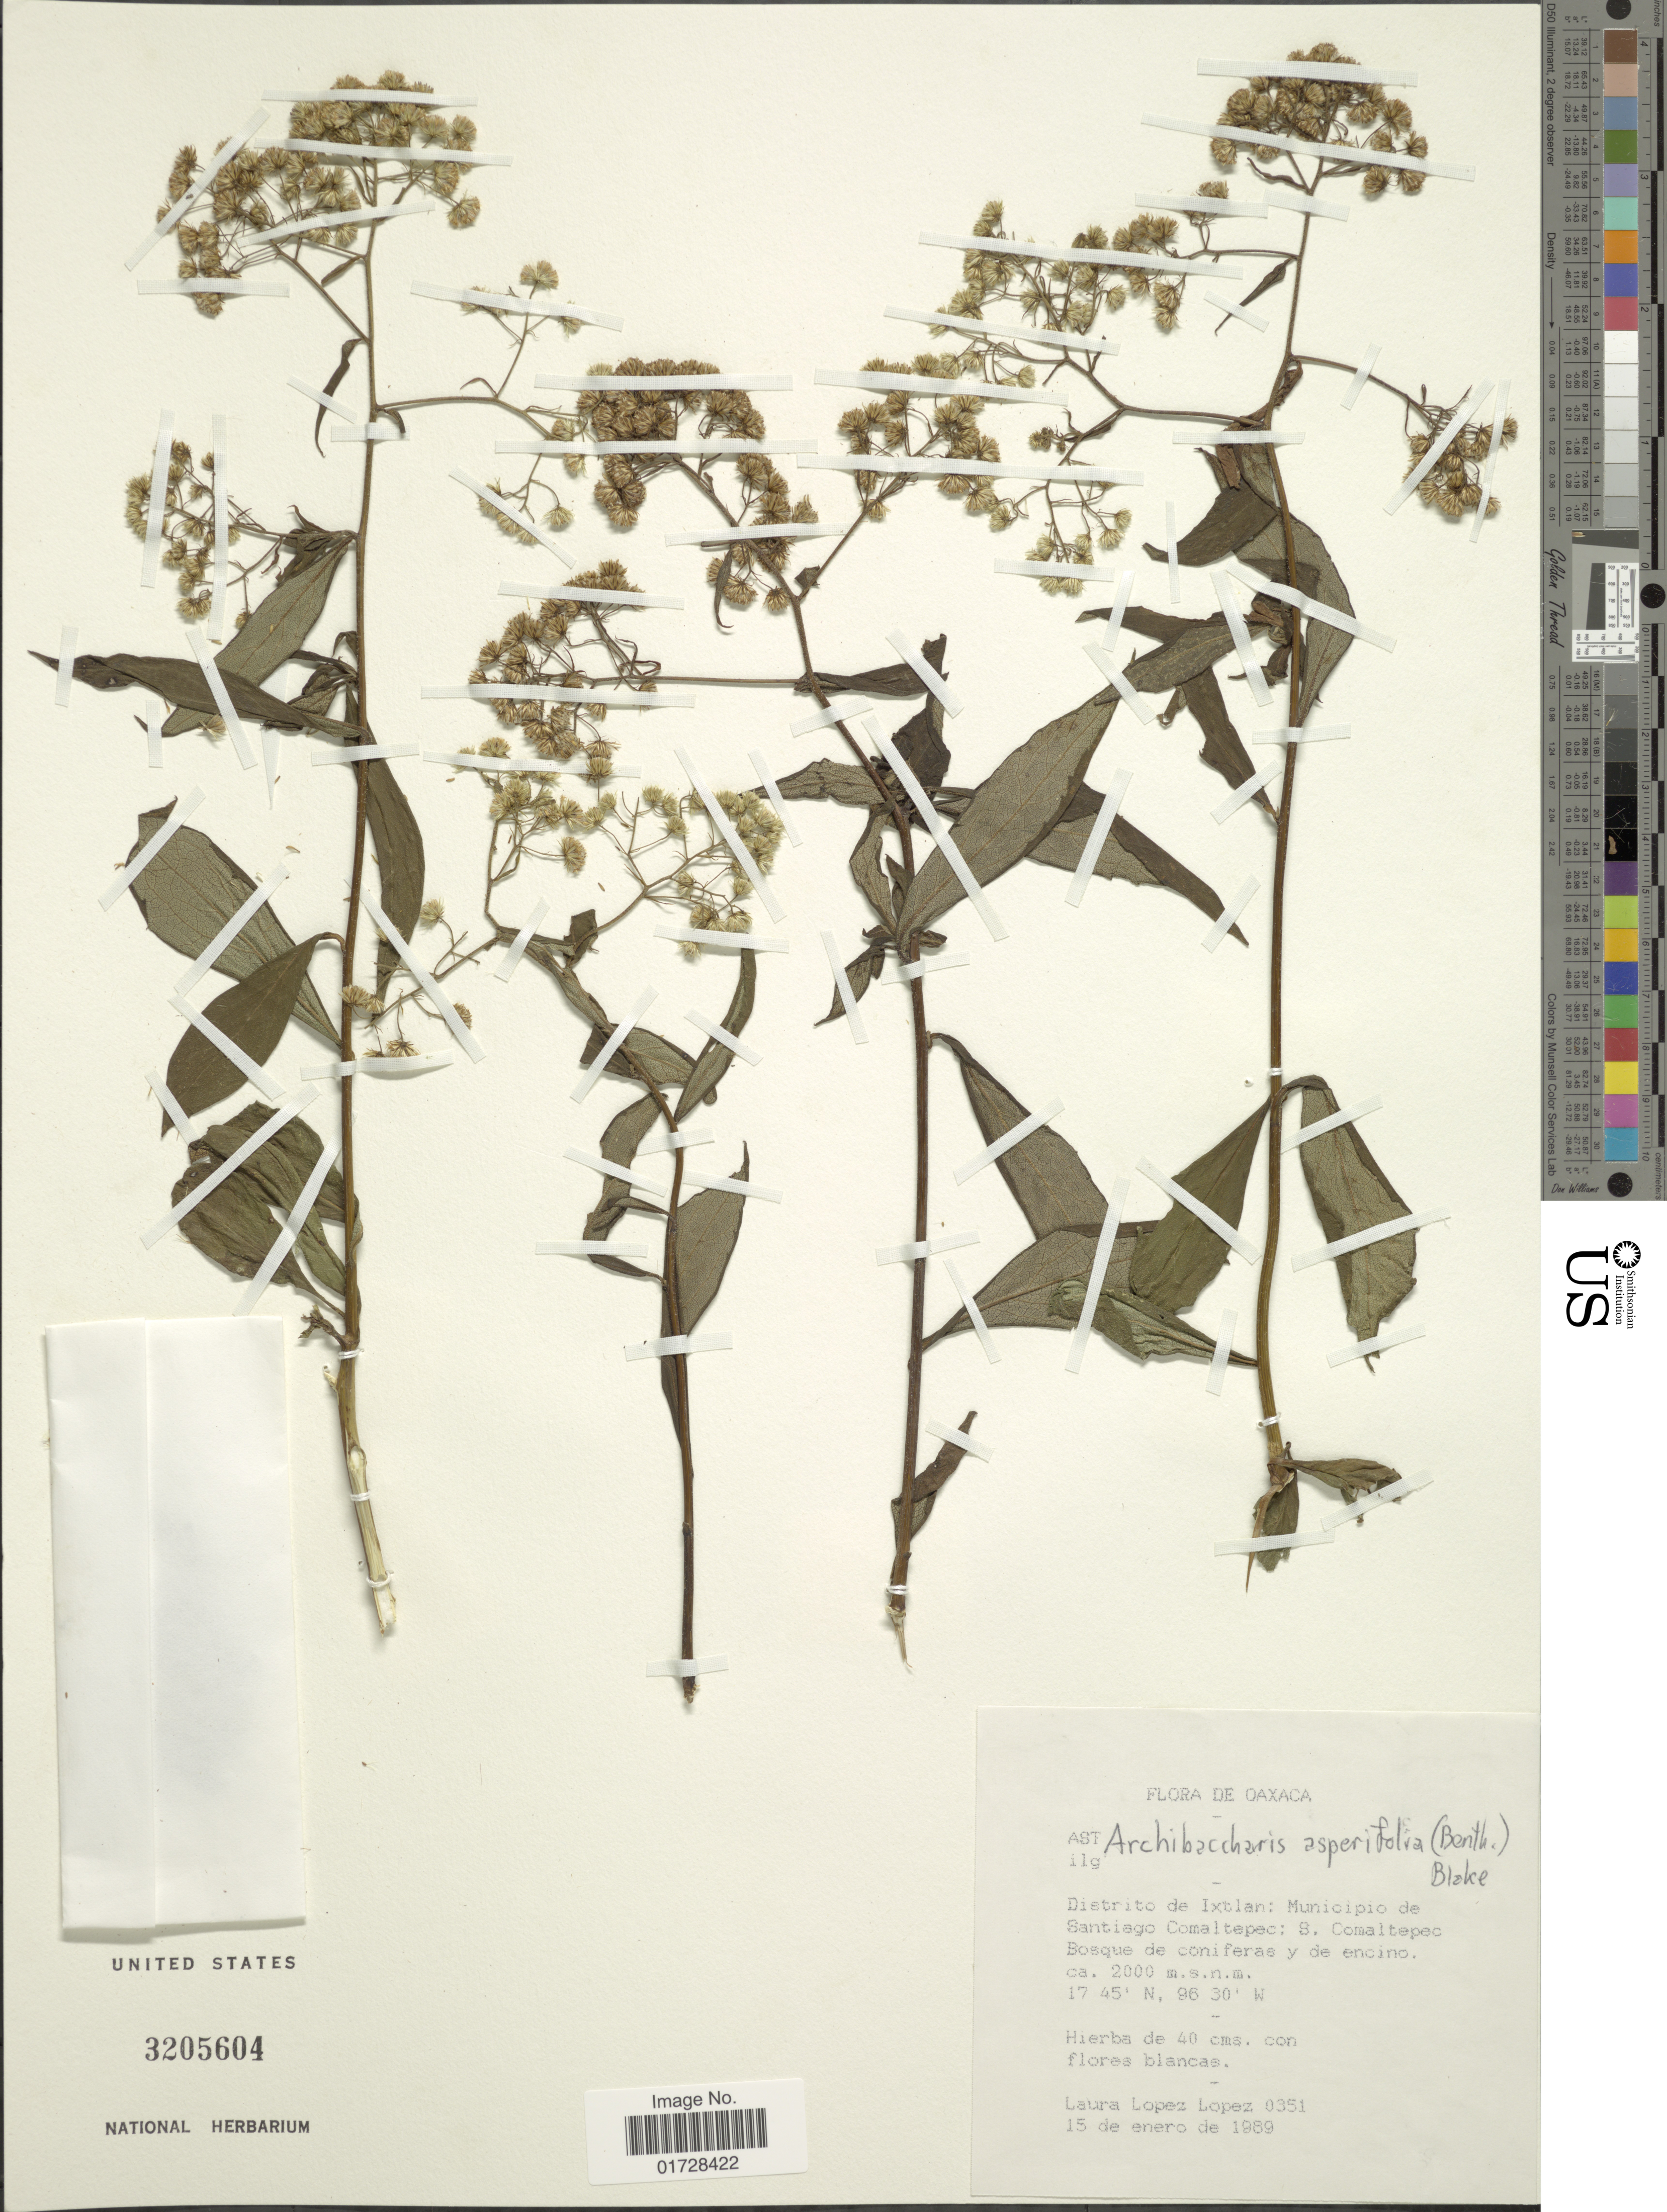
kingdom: Plantae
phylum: Tracheophyta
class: Magnoliopsida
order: Asterales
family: Asteraceae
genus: Archibaccharis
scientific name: Archibaccharis asperifolia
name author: (Benth.) S.F. Blake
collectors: L. Lopez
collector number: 0351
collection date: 1989-01-15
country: Mexico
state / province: Oaxaca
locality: Distrito de Ixtlan, Municipio de Santiago Comaltepec, 8, Comaltepec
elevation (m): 2000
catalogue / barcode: US 3205604